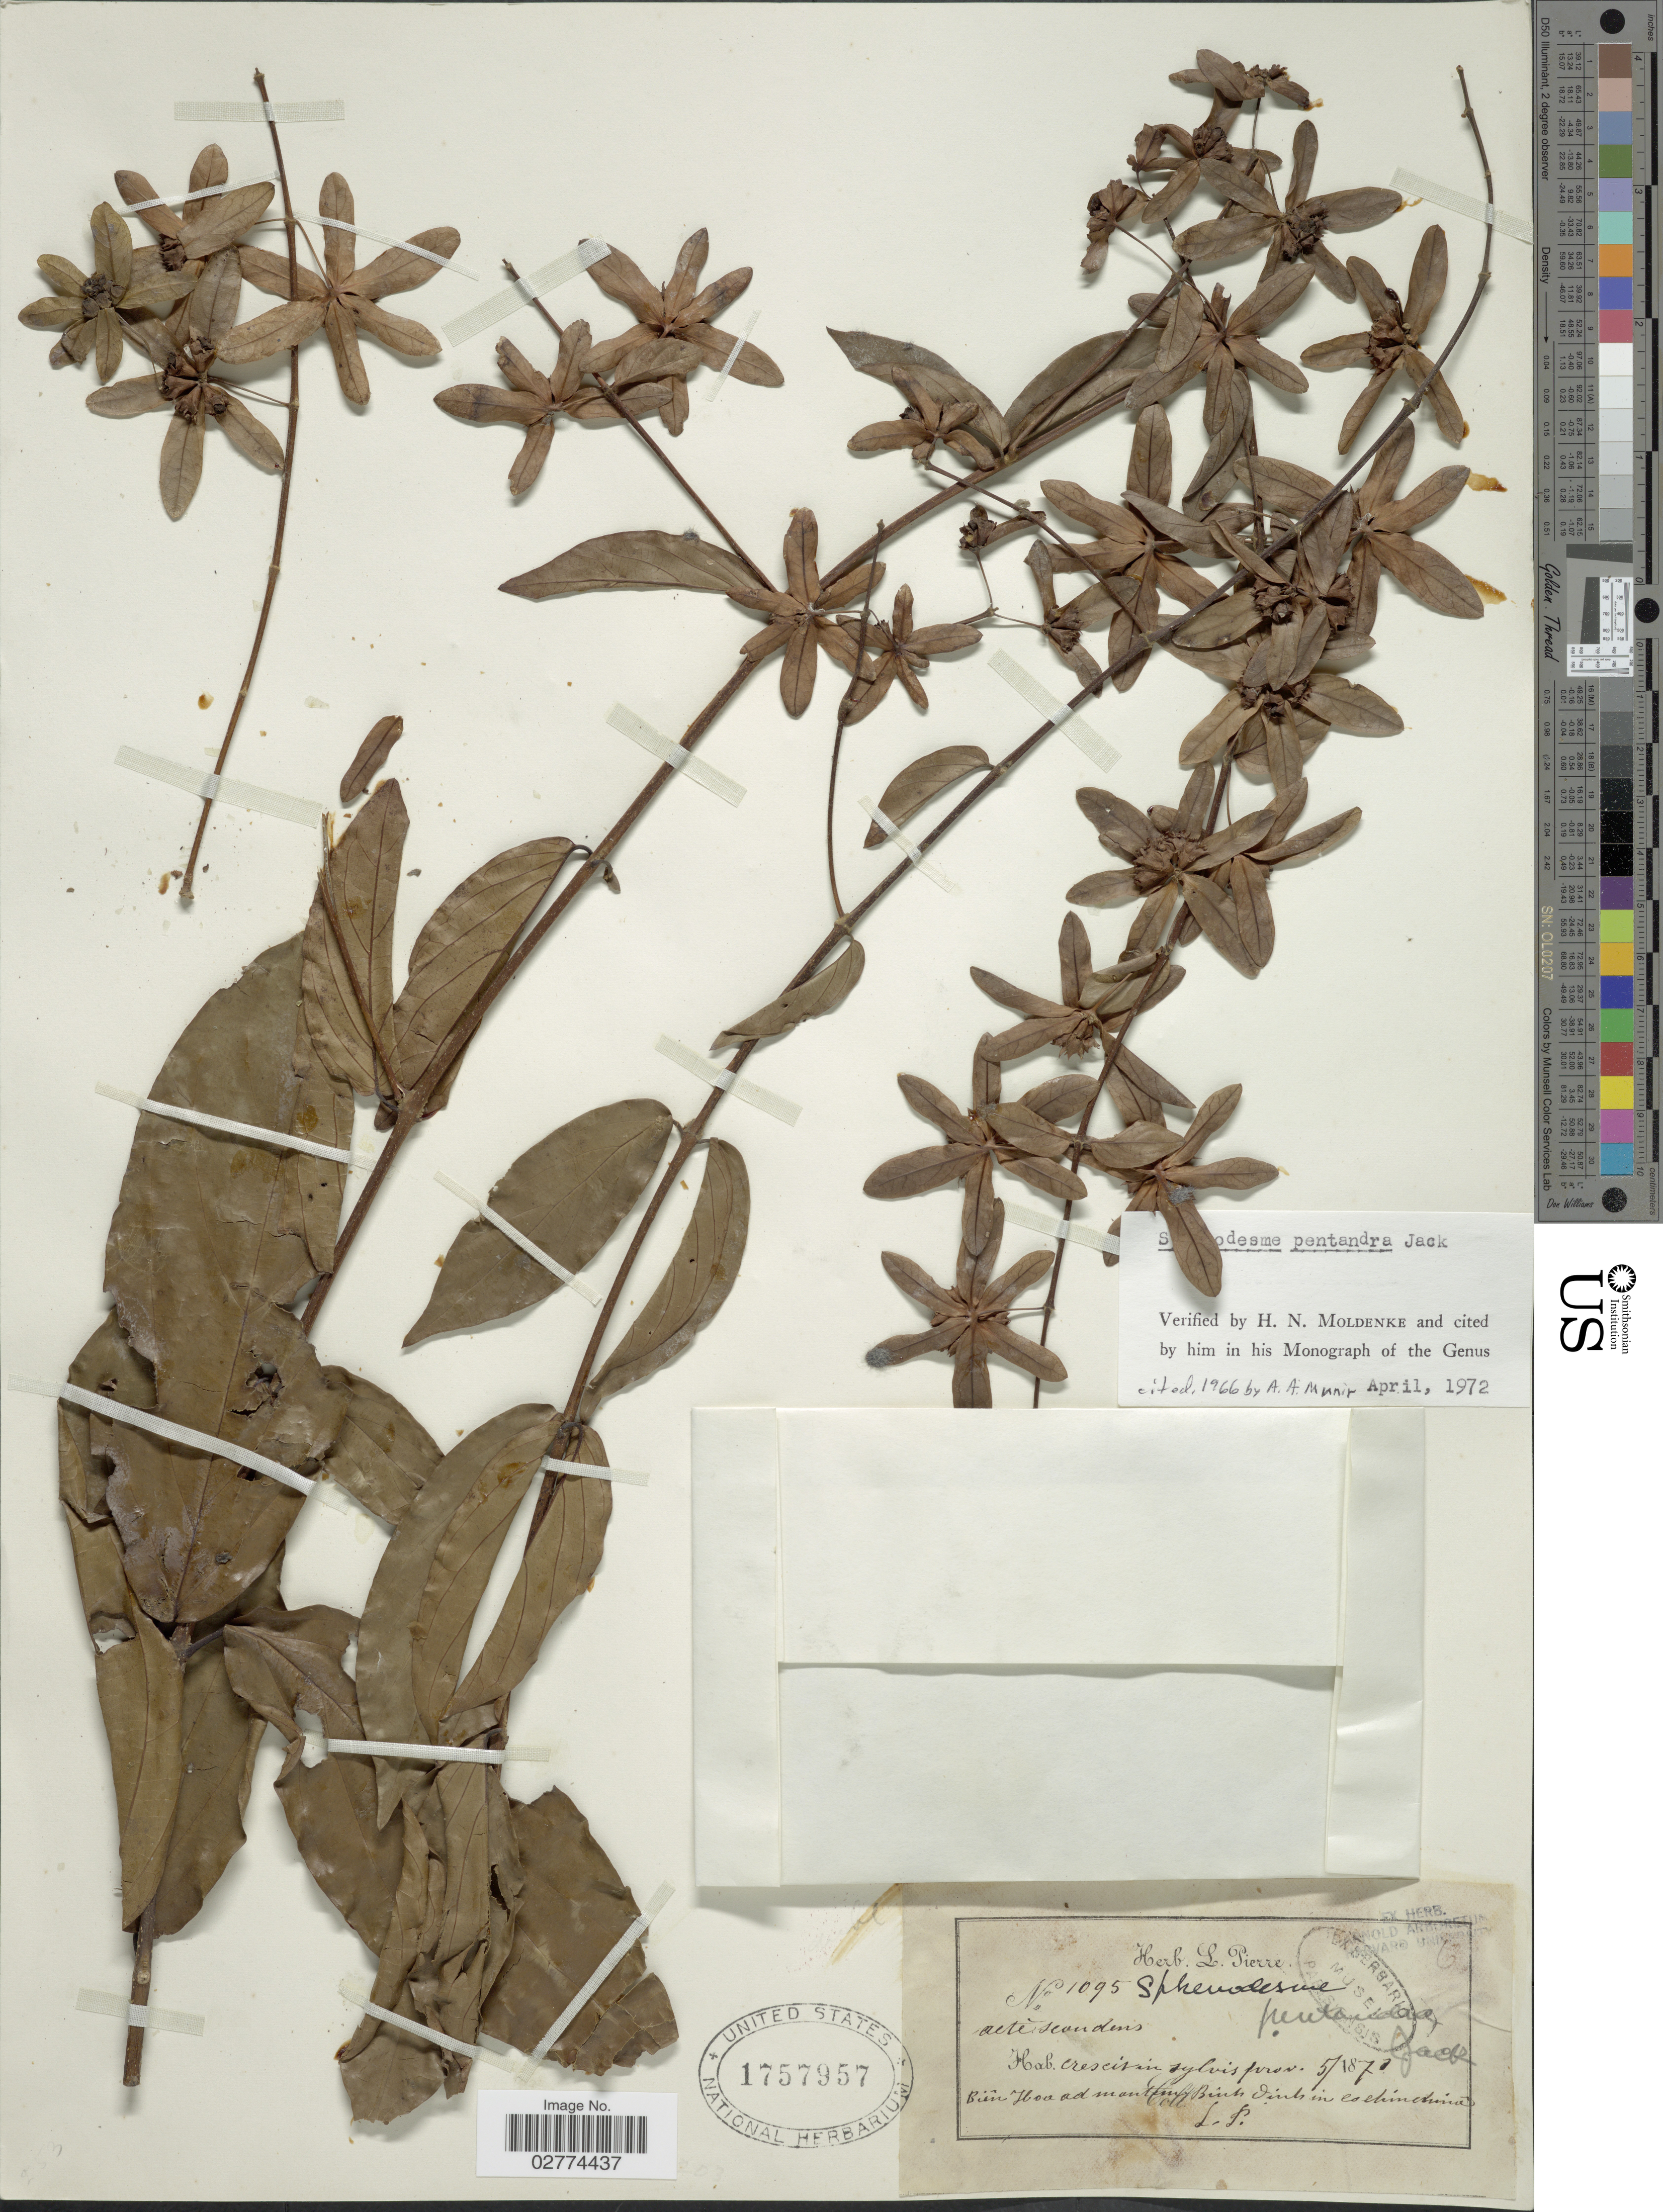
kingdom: Plantae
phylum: Tracheophyta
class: Magnoliopsida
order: Lamiales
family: Lamiaceae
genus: Sphenodesme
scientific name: Sphenodesme pentandra var. pentandra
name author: Jack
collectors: L. Pierre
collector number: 1095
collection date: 1870-05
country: Vietnam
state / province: Binh Dinh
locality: Creseivin sylvis prov. Biên Hoa ad montum Binh Dinh in Cochinchina.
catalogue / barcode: US 1757957